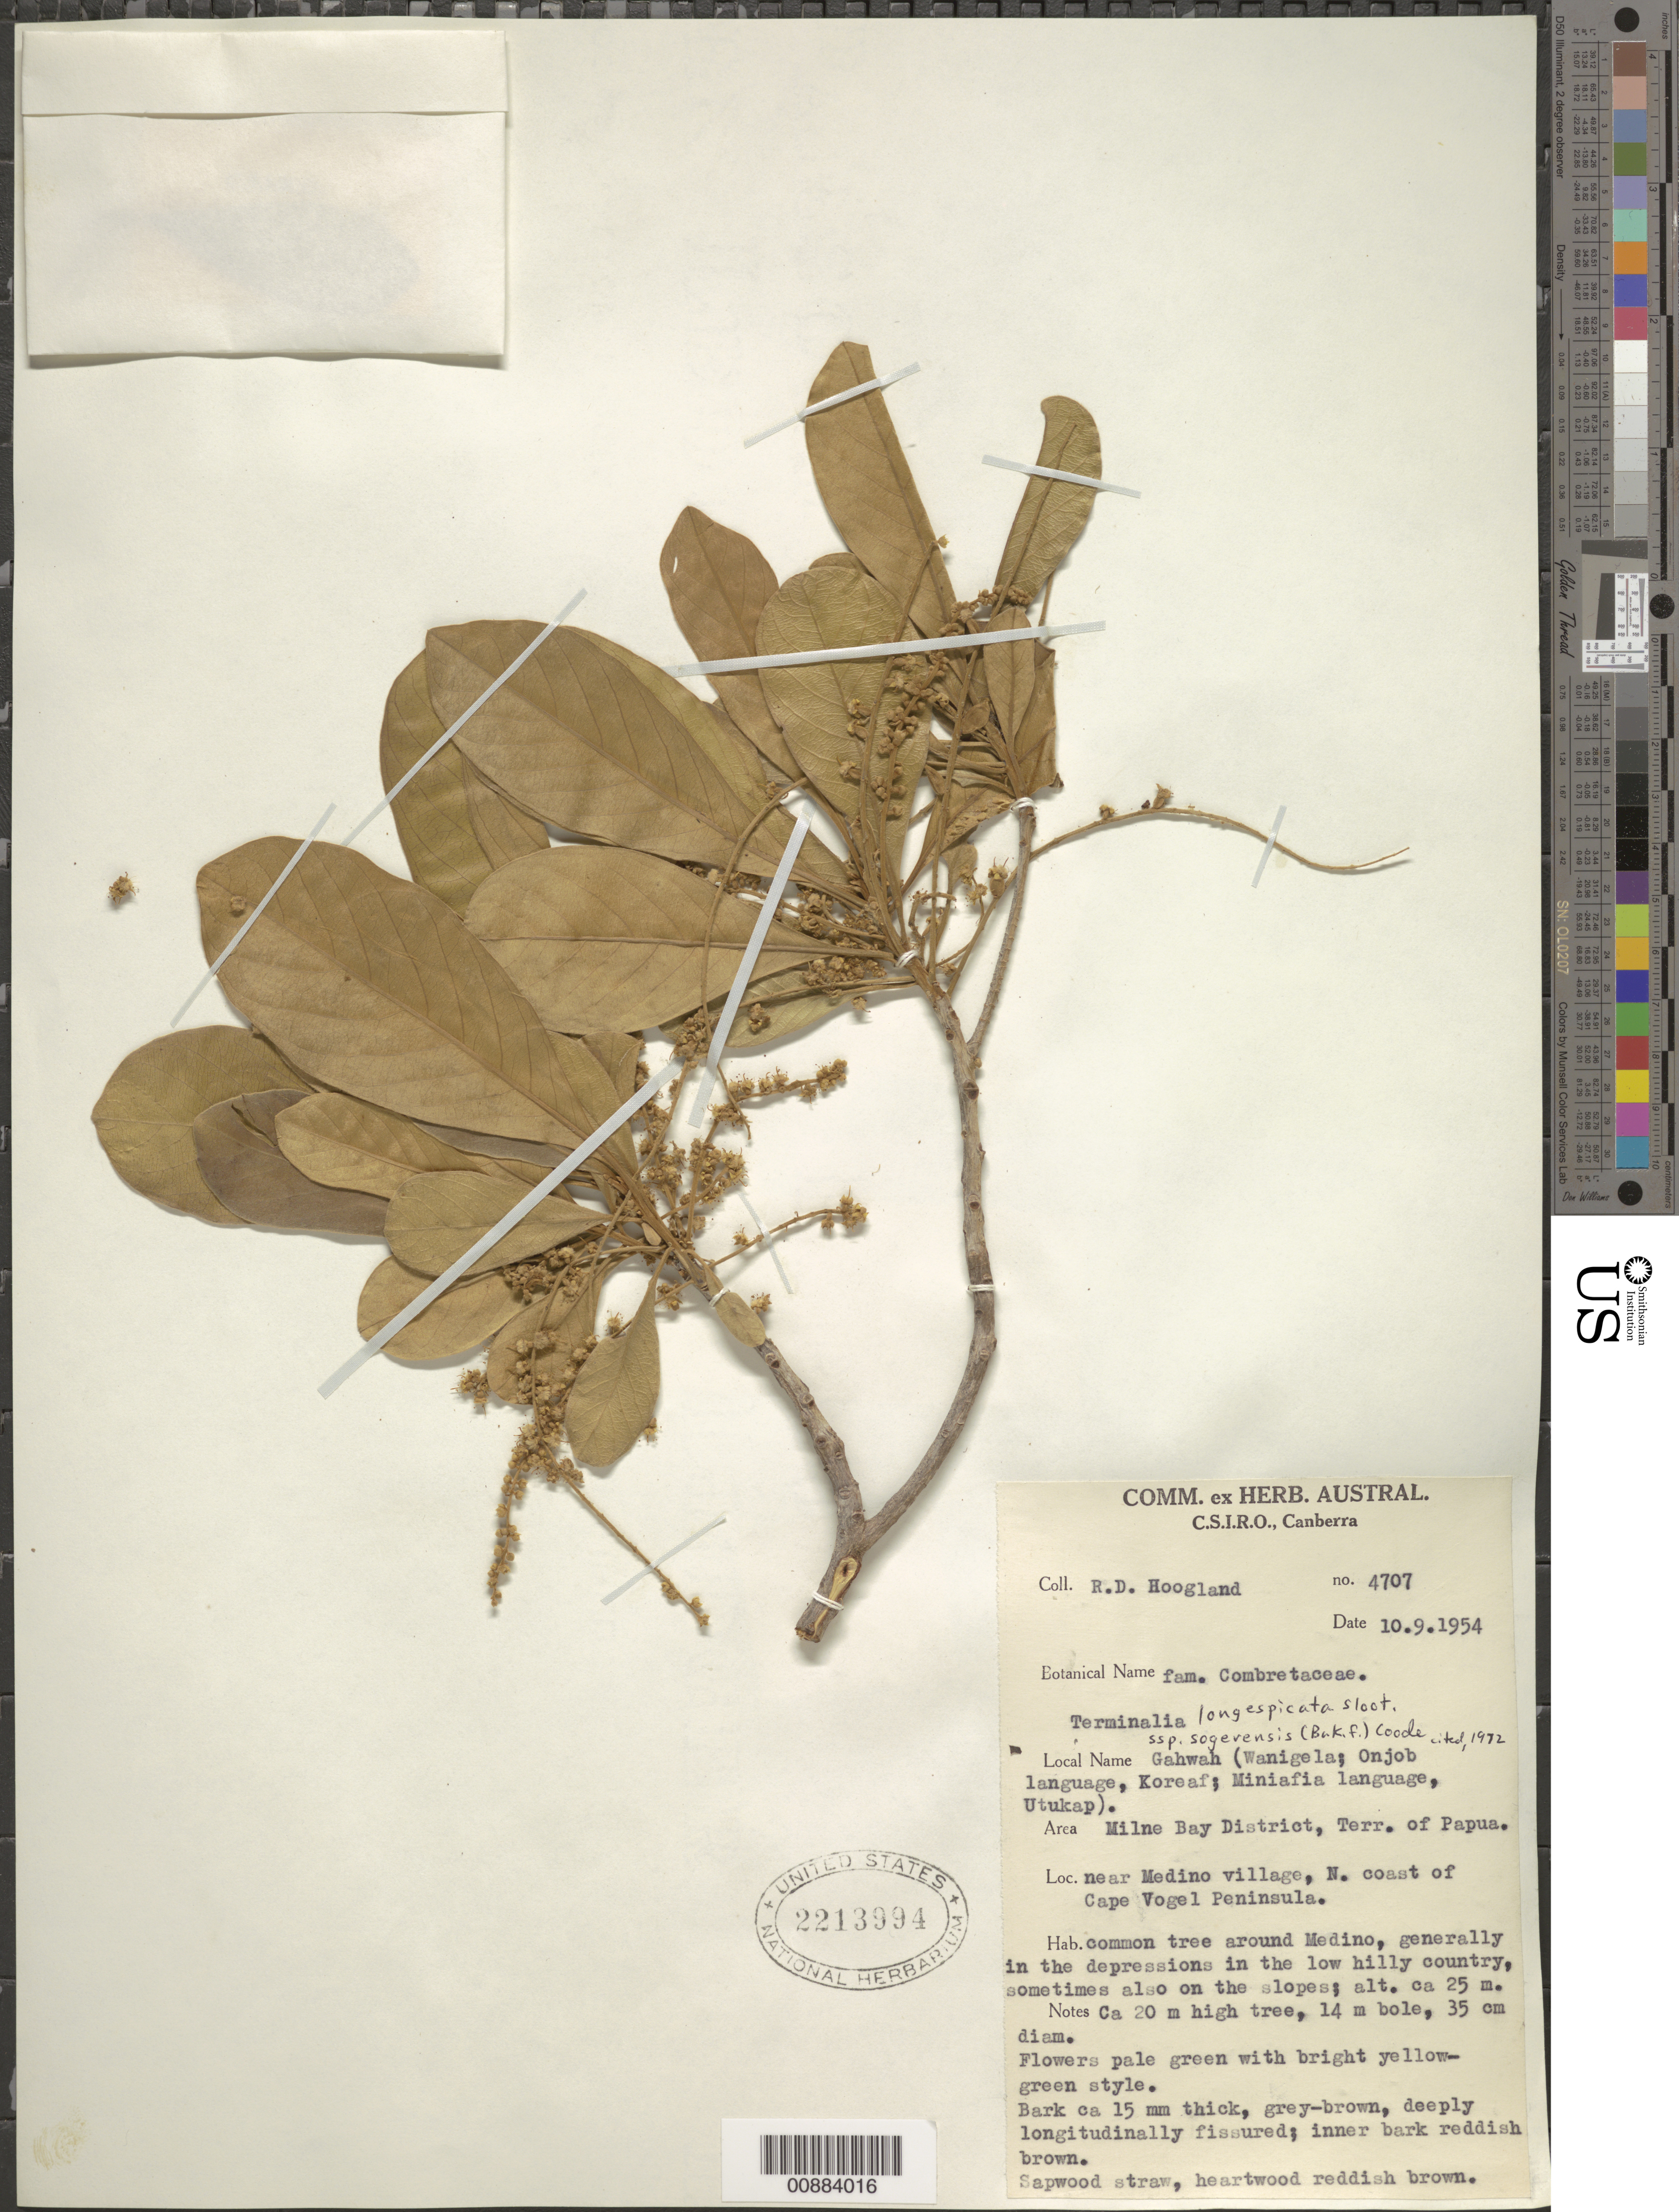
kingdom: Plantae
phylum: Tracheophyta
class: Magnoliopsida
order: Myrtales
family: Combretaceae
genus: Terminalia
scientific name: Terminalia longispicata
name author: Slooten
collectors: R. D. Hoogland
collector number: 4707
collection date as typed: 10 Sep 1954 or 09 Oct 1954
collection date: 1954-09-10 or 1954-10-09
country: Papua New Guinea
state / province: Milne Bay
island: New Guinea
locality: near Medino village, N coast of Cape Vogel Peninsula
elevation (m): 25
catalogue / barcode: US 2213994